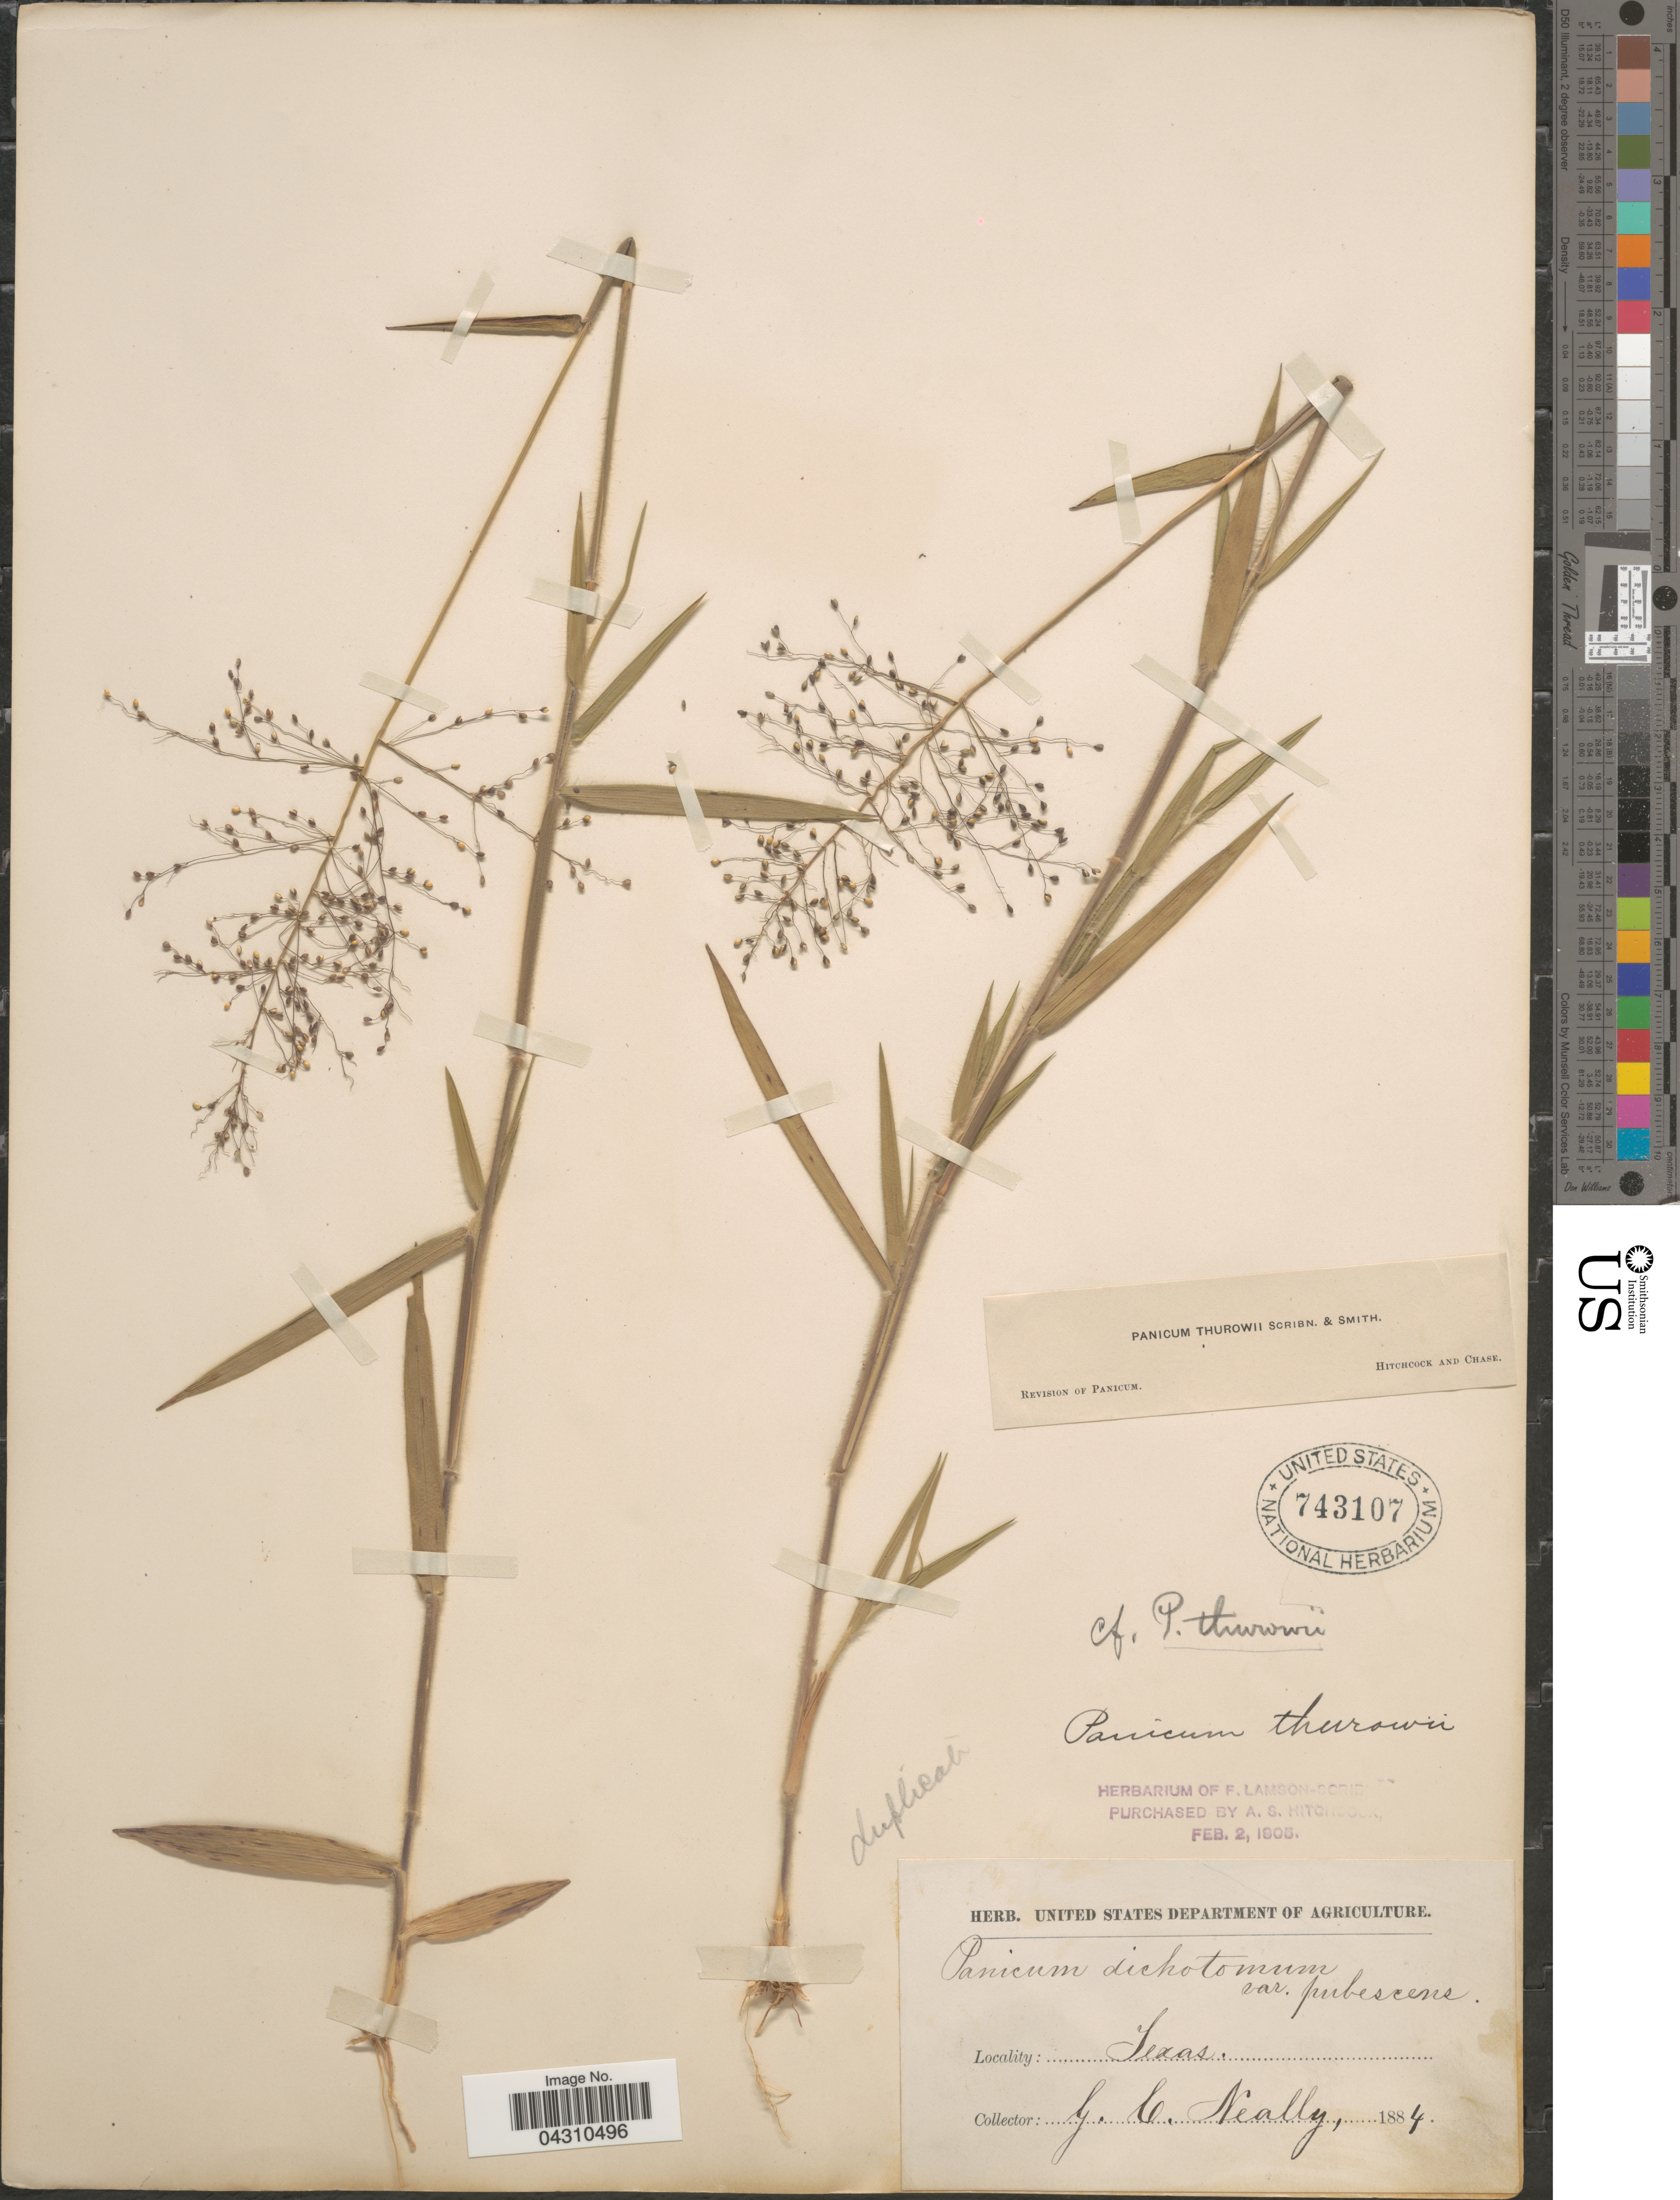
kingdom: Plantae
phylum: Tracheophyta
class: Liliopsida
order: Poales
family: Poaceae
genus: Dichanthelium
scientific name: Dichanthelium acuminatum var. acuminatum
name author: (Sw.) Gould & C.A. Clark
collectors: G. Neally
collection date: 1884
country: United States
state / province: Texas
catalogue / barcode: US 743107